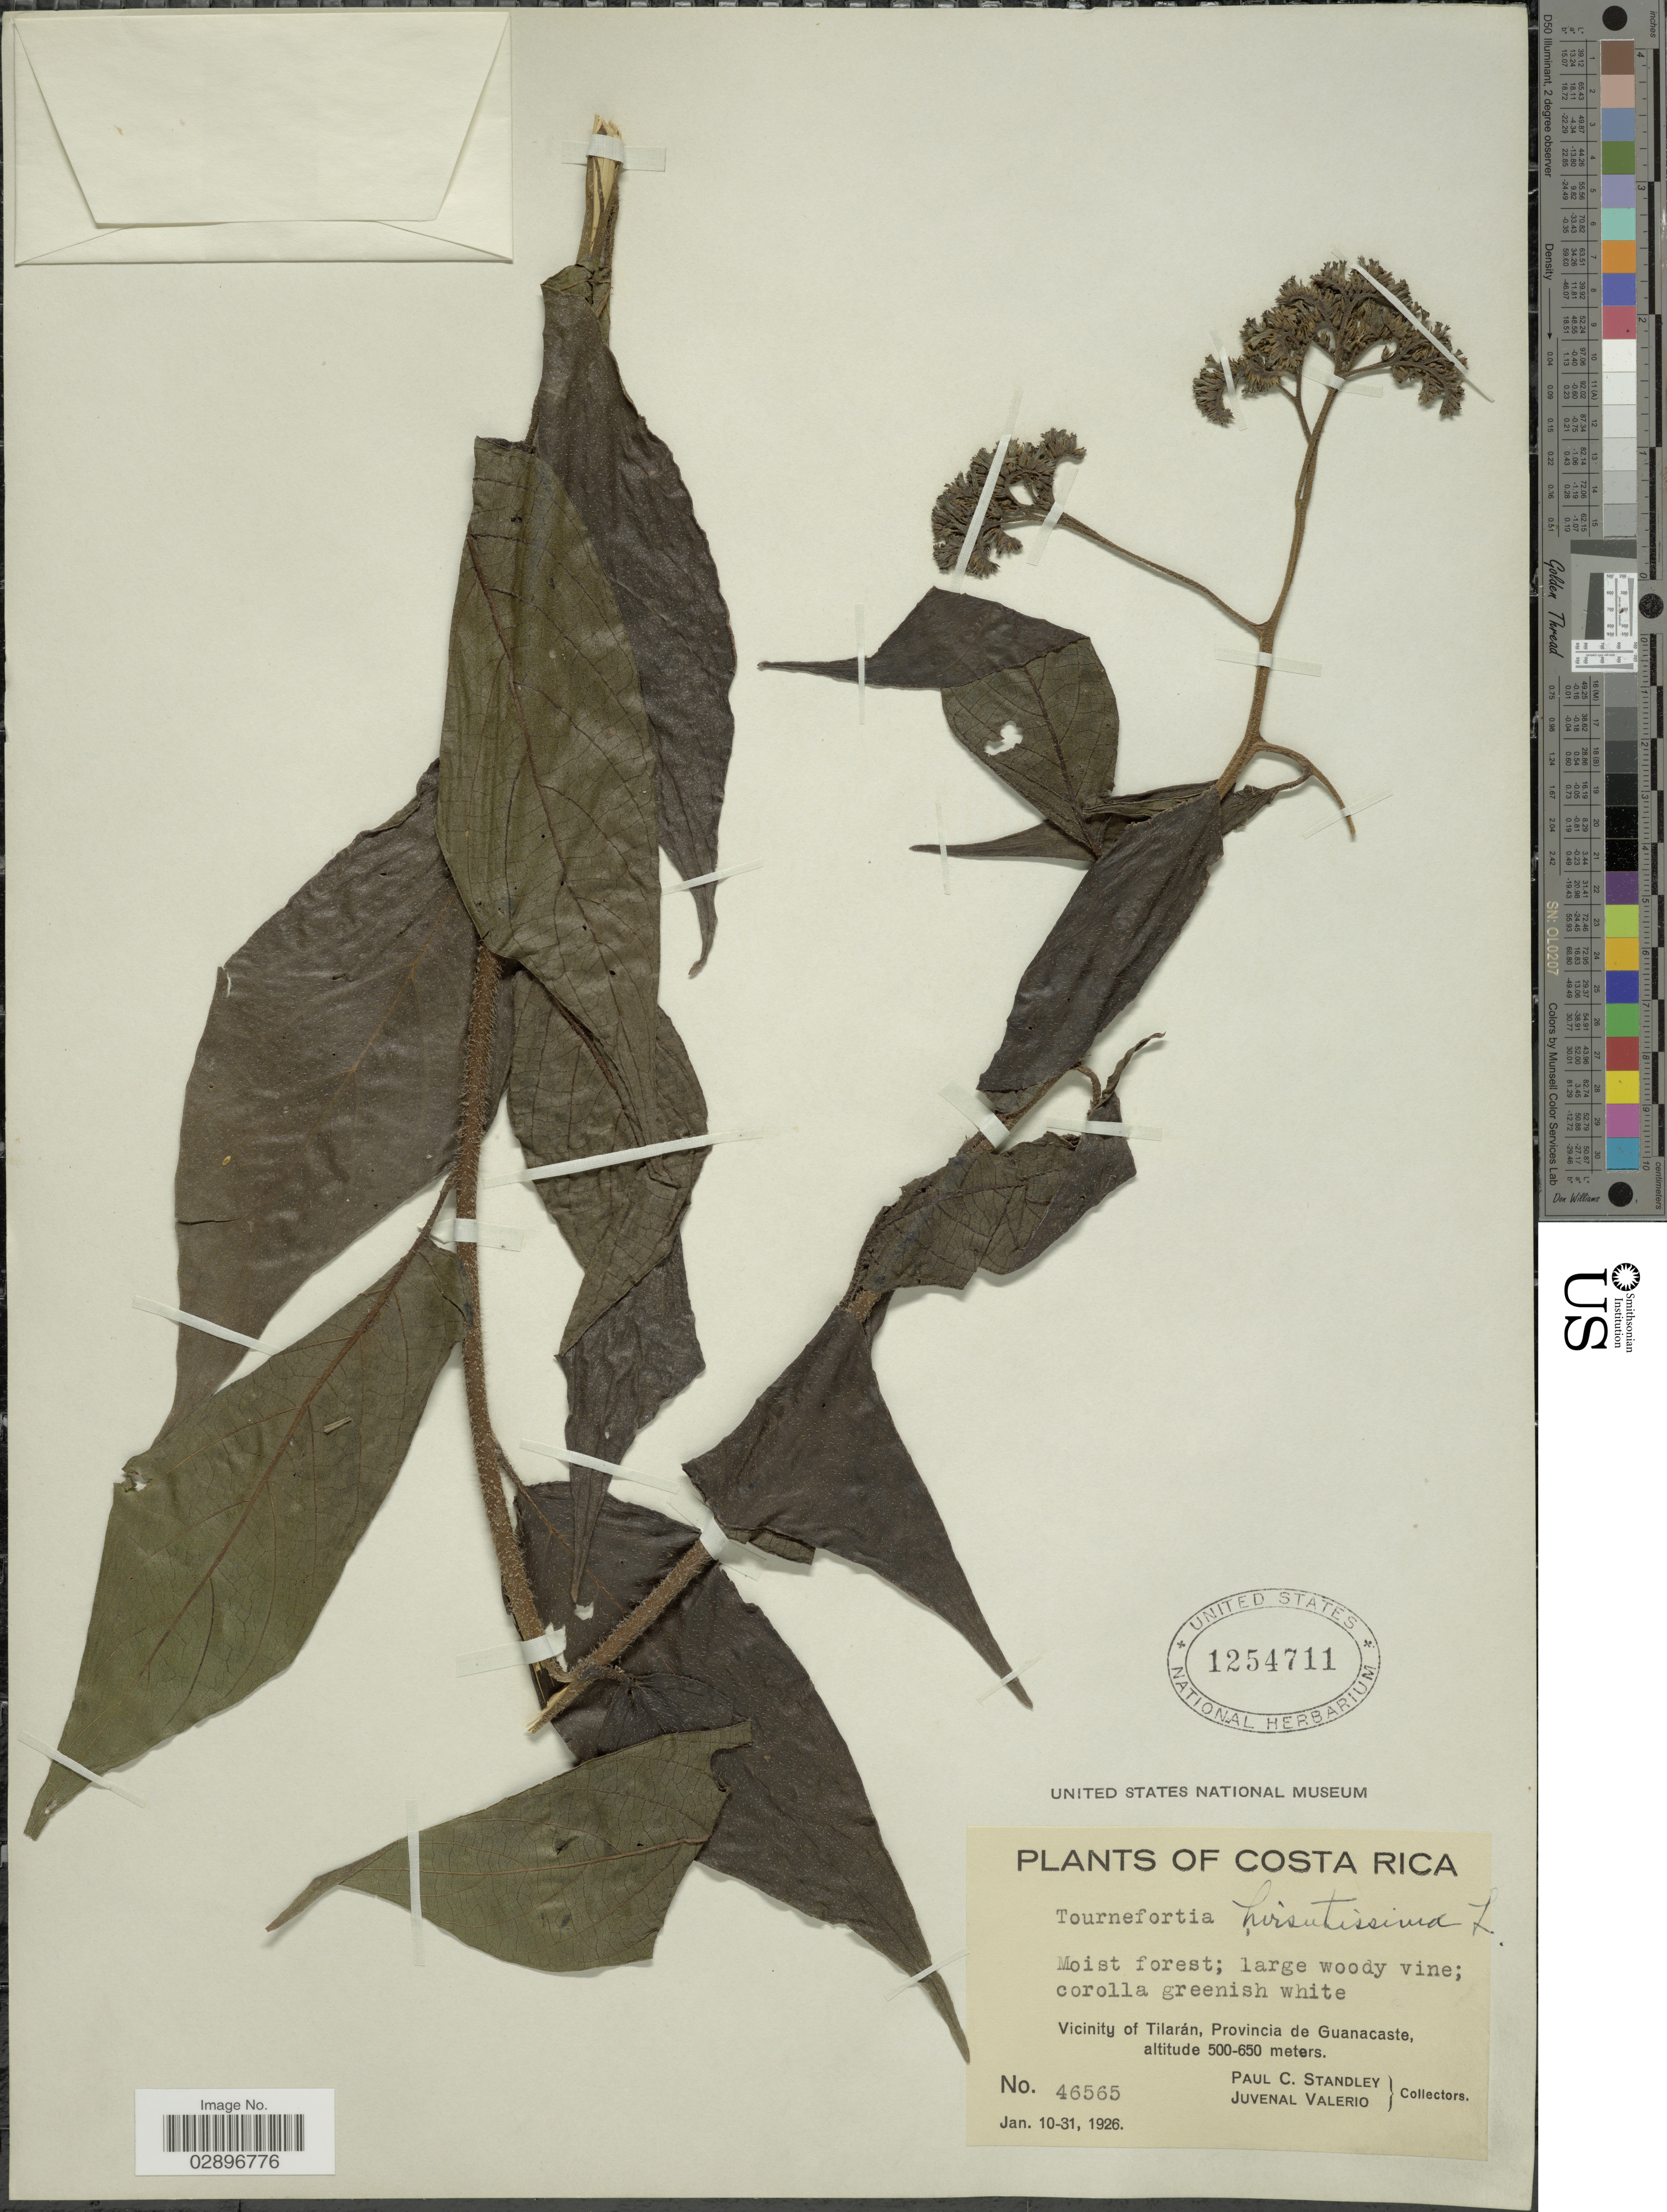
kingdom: Plantae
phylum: Tracheophyta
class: Magnoliopsida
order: Boraginales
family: Heliotropiaceae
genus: Tournefortia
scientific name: Tournefortia hirsutissima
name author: L.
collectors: P. C. Standley & J. Valerio R.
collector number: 46565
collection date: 1926-01-10/1926-01-31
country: Costa Rica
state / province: Guanacaste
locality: Vicinity of Tilarán.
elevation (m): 500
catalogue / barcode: US 1254711